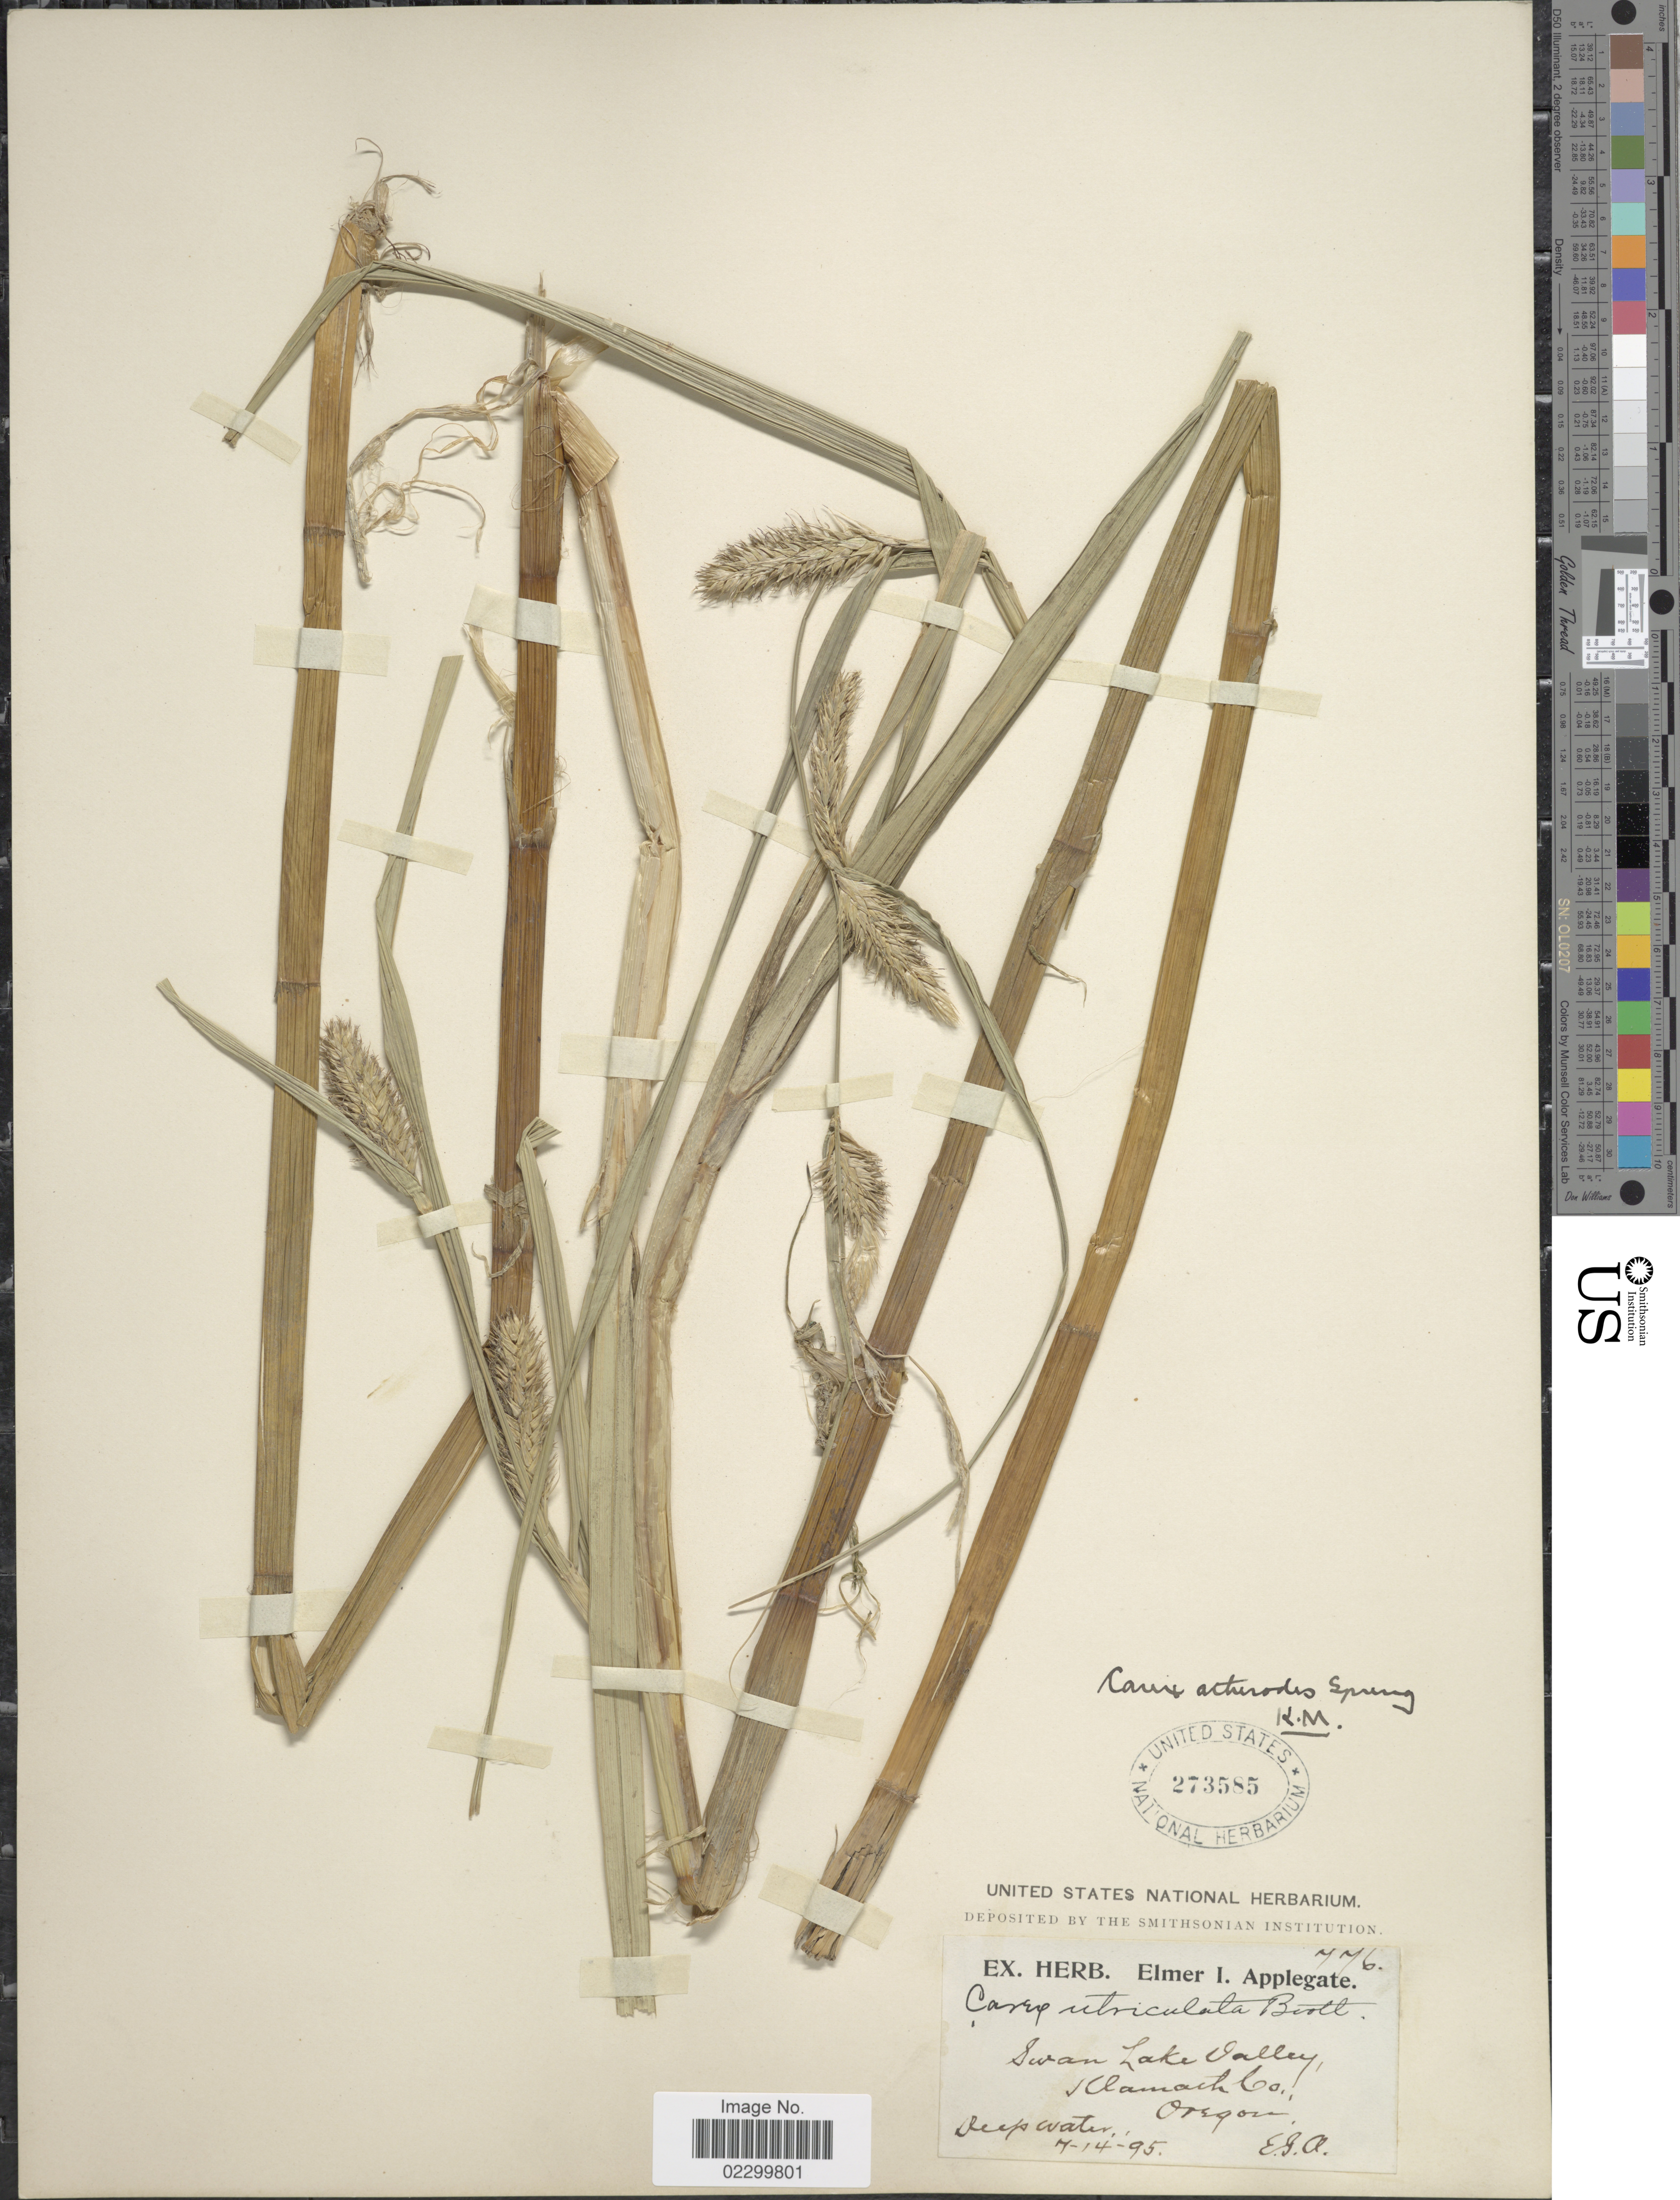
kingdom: Plantae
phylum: Tracheophyta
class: Liliopsida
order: Poales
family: Cyperaceae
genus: Carex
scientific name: Carex atherodes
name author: Spreng.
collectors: E. I. Applegate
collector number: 776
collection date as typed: Transcribed d/m/y: 14/7/95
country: United States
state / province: Oregon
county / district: Klamath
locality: Swan Lake Valley, Klamath Co., deep water.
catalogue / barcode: US 273585